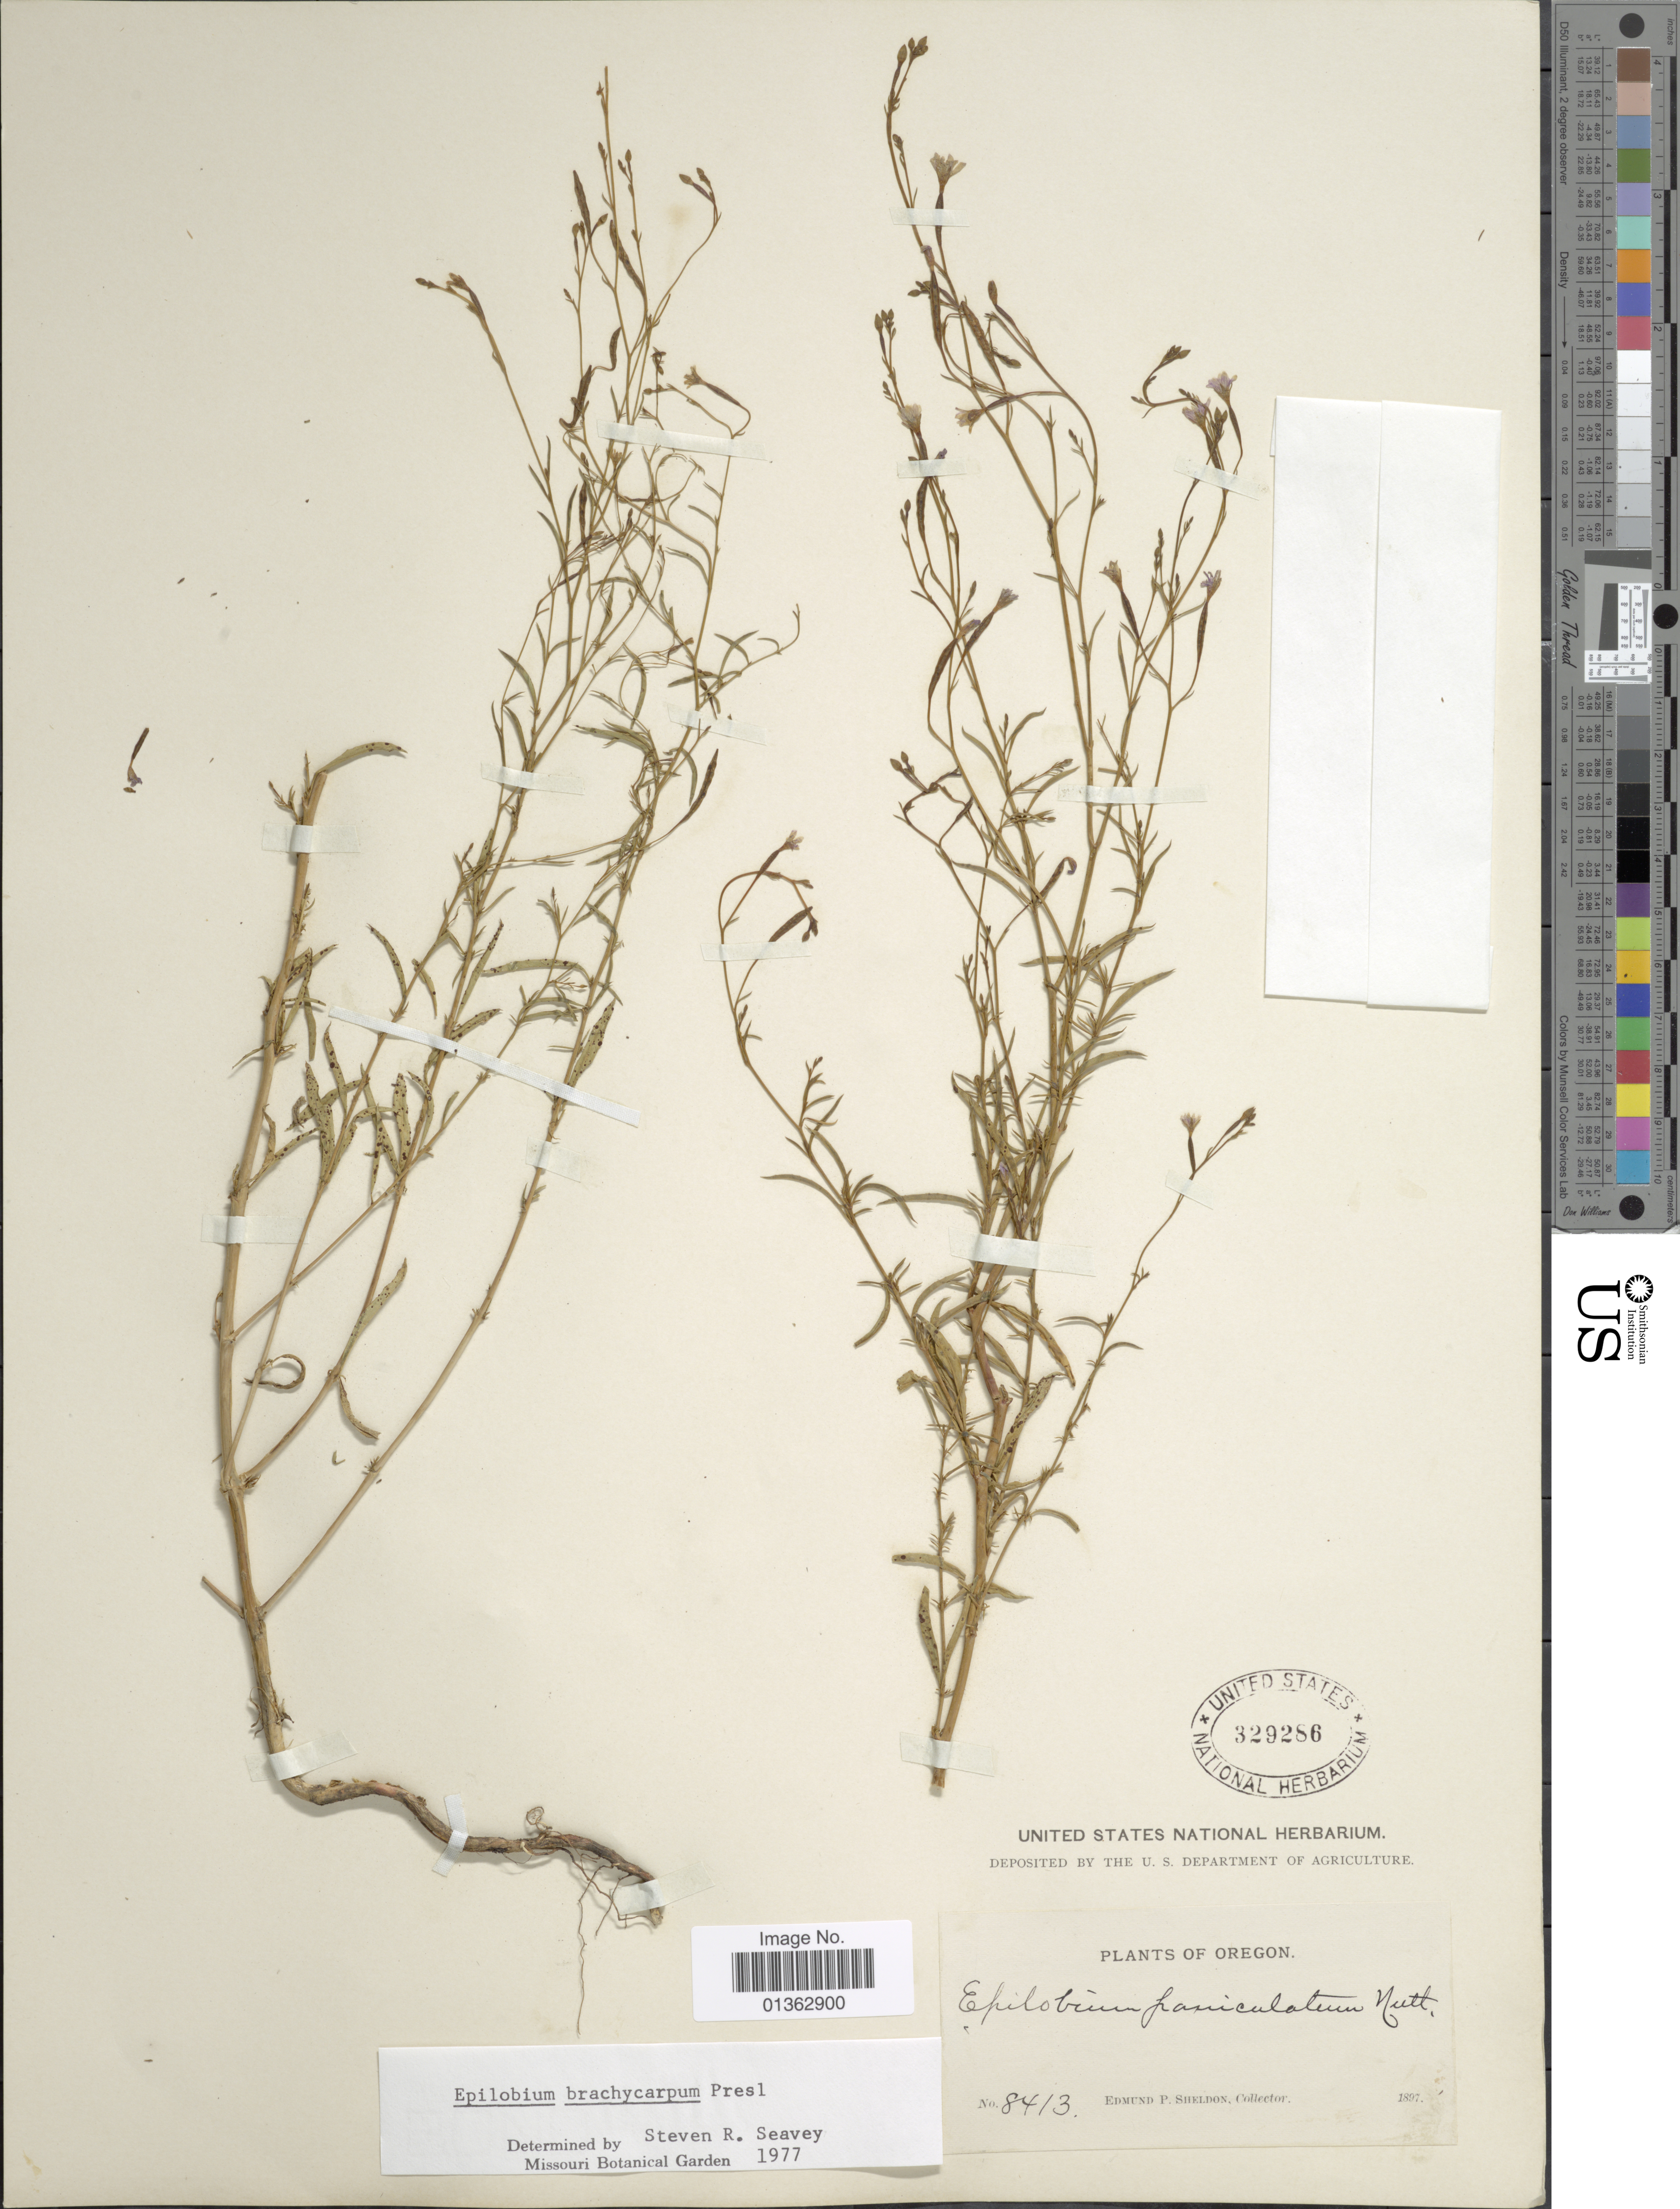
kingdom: Plantae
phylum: Tracheophyta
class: Magnoliopsida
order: Myrtales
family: Onagraceae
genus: Epilobium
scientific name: Epilobium brachycarpum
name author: C. Presl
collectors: E. P. Sheldon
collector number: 8413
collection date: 1897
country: United States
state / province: Oregon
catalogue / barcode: US 329286